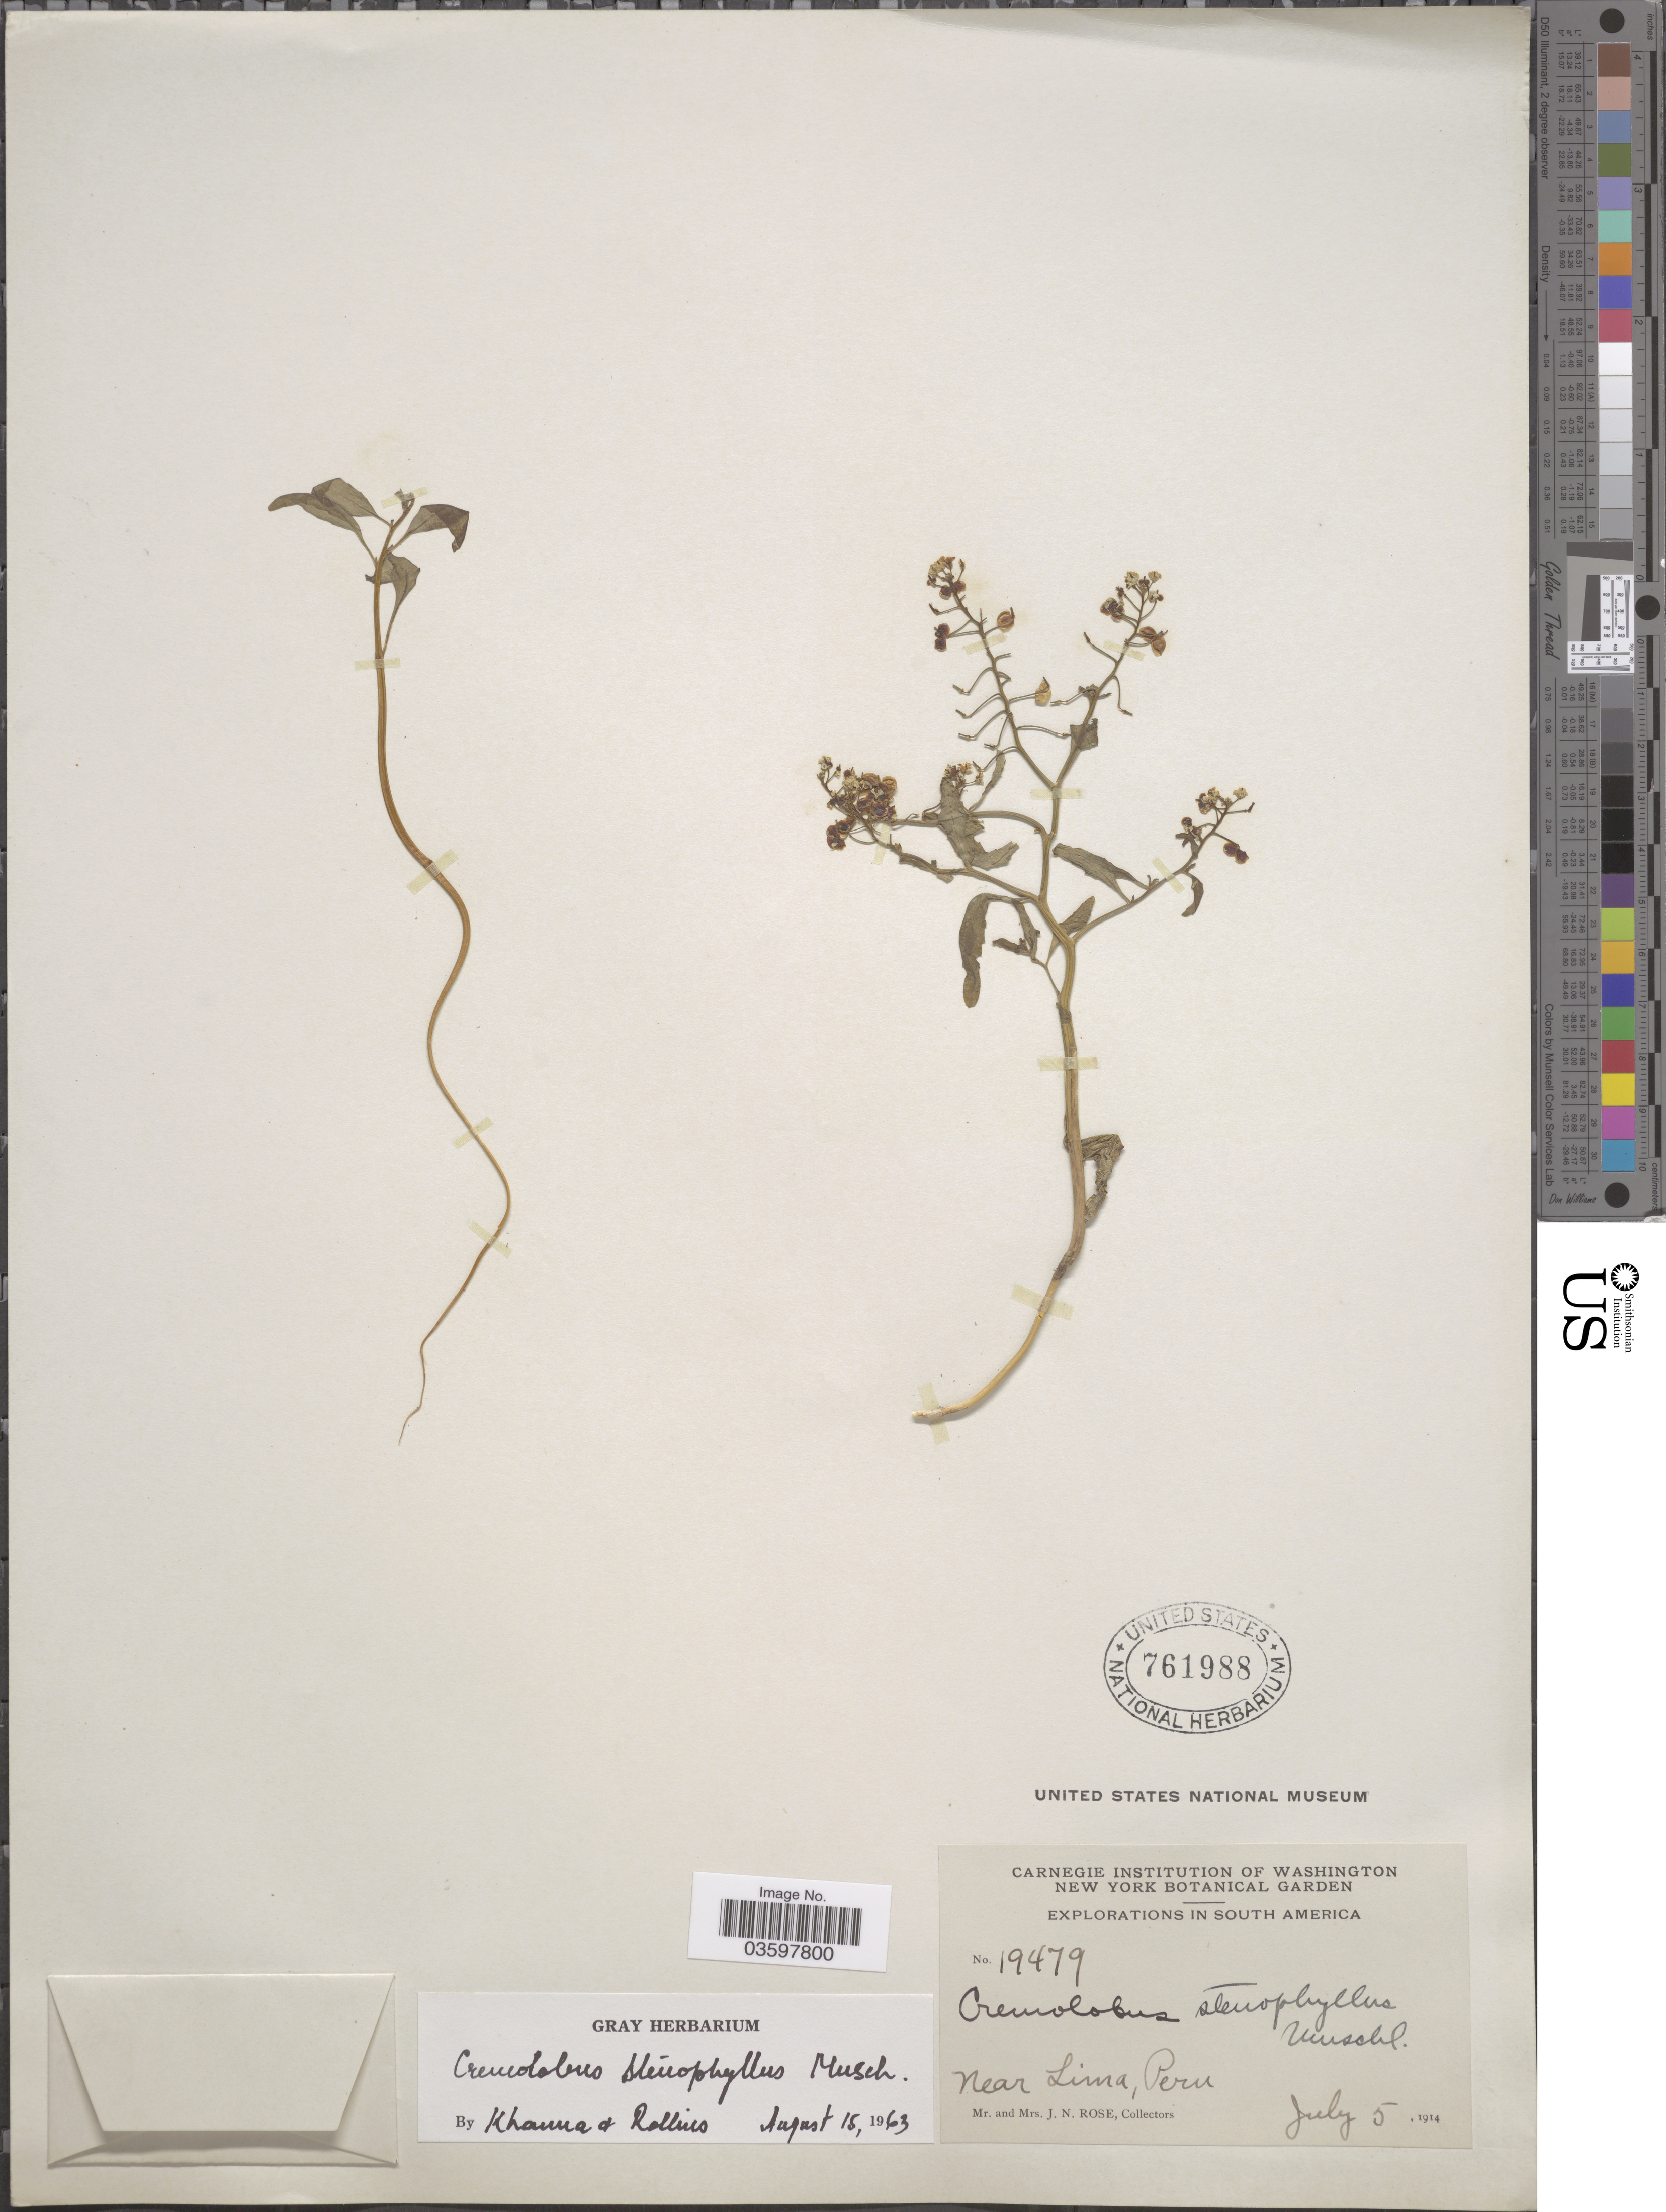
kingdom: Plantae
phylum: Tracheophyta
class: Magnoliopsida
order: Brassicales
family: Brassicaceae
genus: Cremolobus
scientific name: Cremolobus stenophyllus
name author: Muschl.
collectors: J. N. Rose & L. B. Rose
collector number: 19479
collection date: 1914-07-05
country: Peru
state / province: Lima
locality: Near Lima.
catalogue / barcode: US 761988